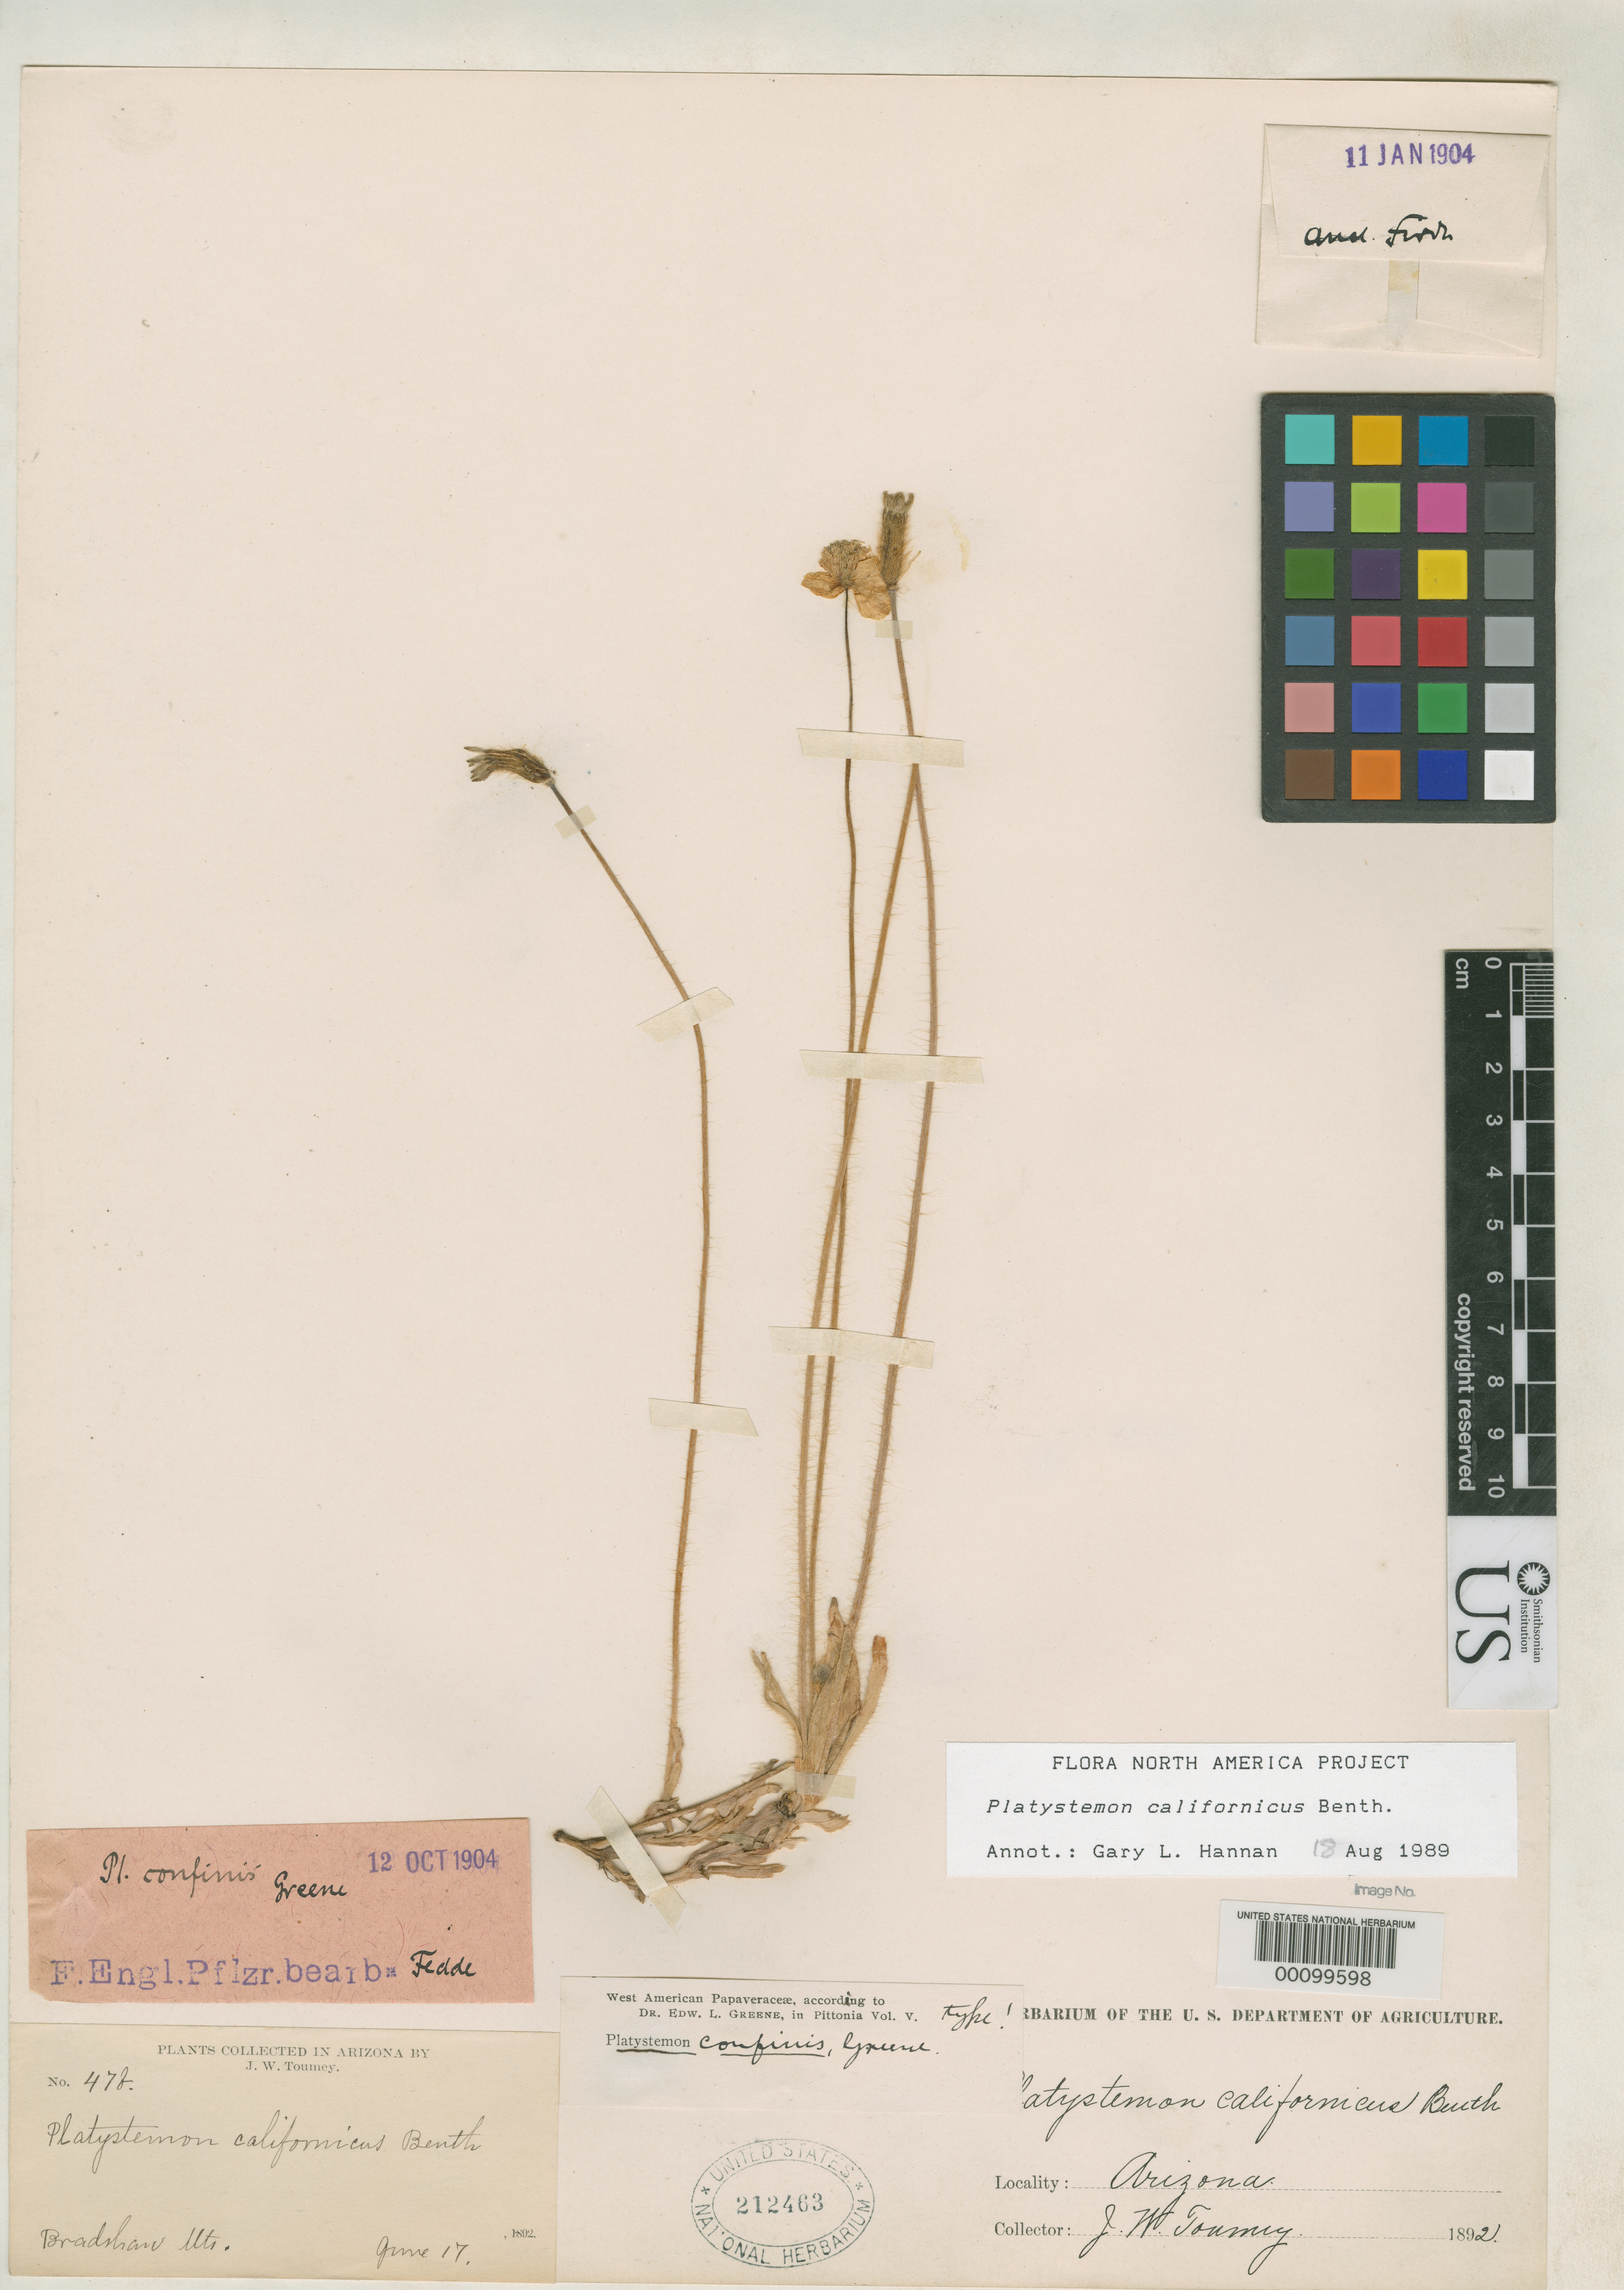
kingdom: Plantae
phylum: Tracheophyta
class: Magnoliopsida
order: Ranunculales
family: Papaveraceae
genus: Platystemon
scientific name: Platystemon confinis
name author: Greene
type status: Holotype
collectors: J. W. Toumey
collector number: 47b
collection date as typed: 17 Jun 1892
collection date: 1892-06-17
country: United States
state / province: Arizona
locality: Bradashaw Mts.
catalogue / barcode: US 212463